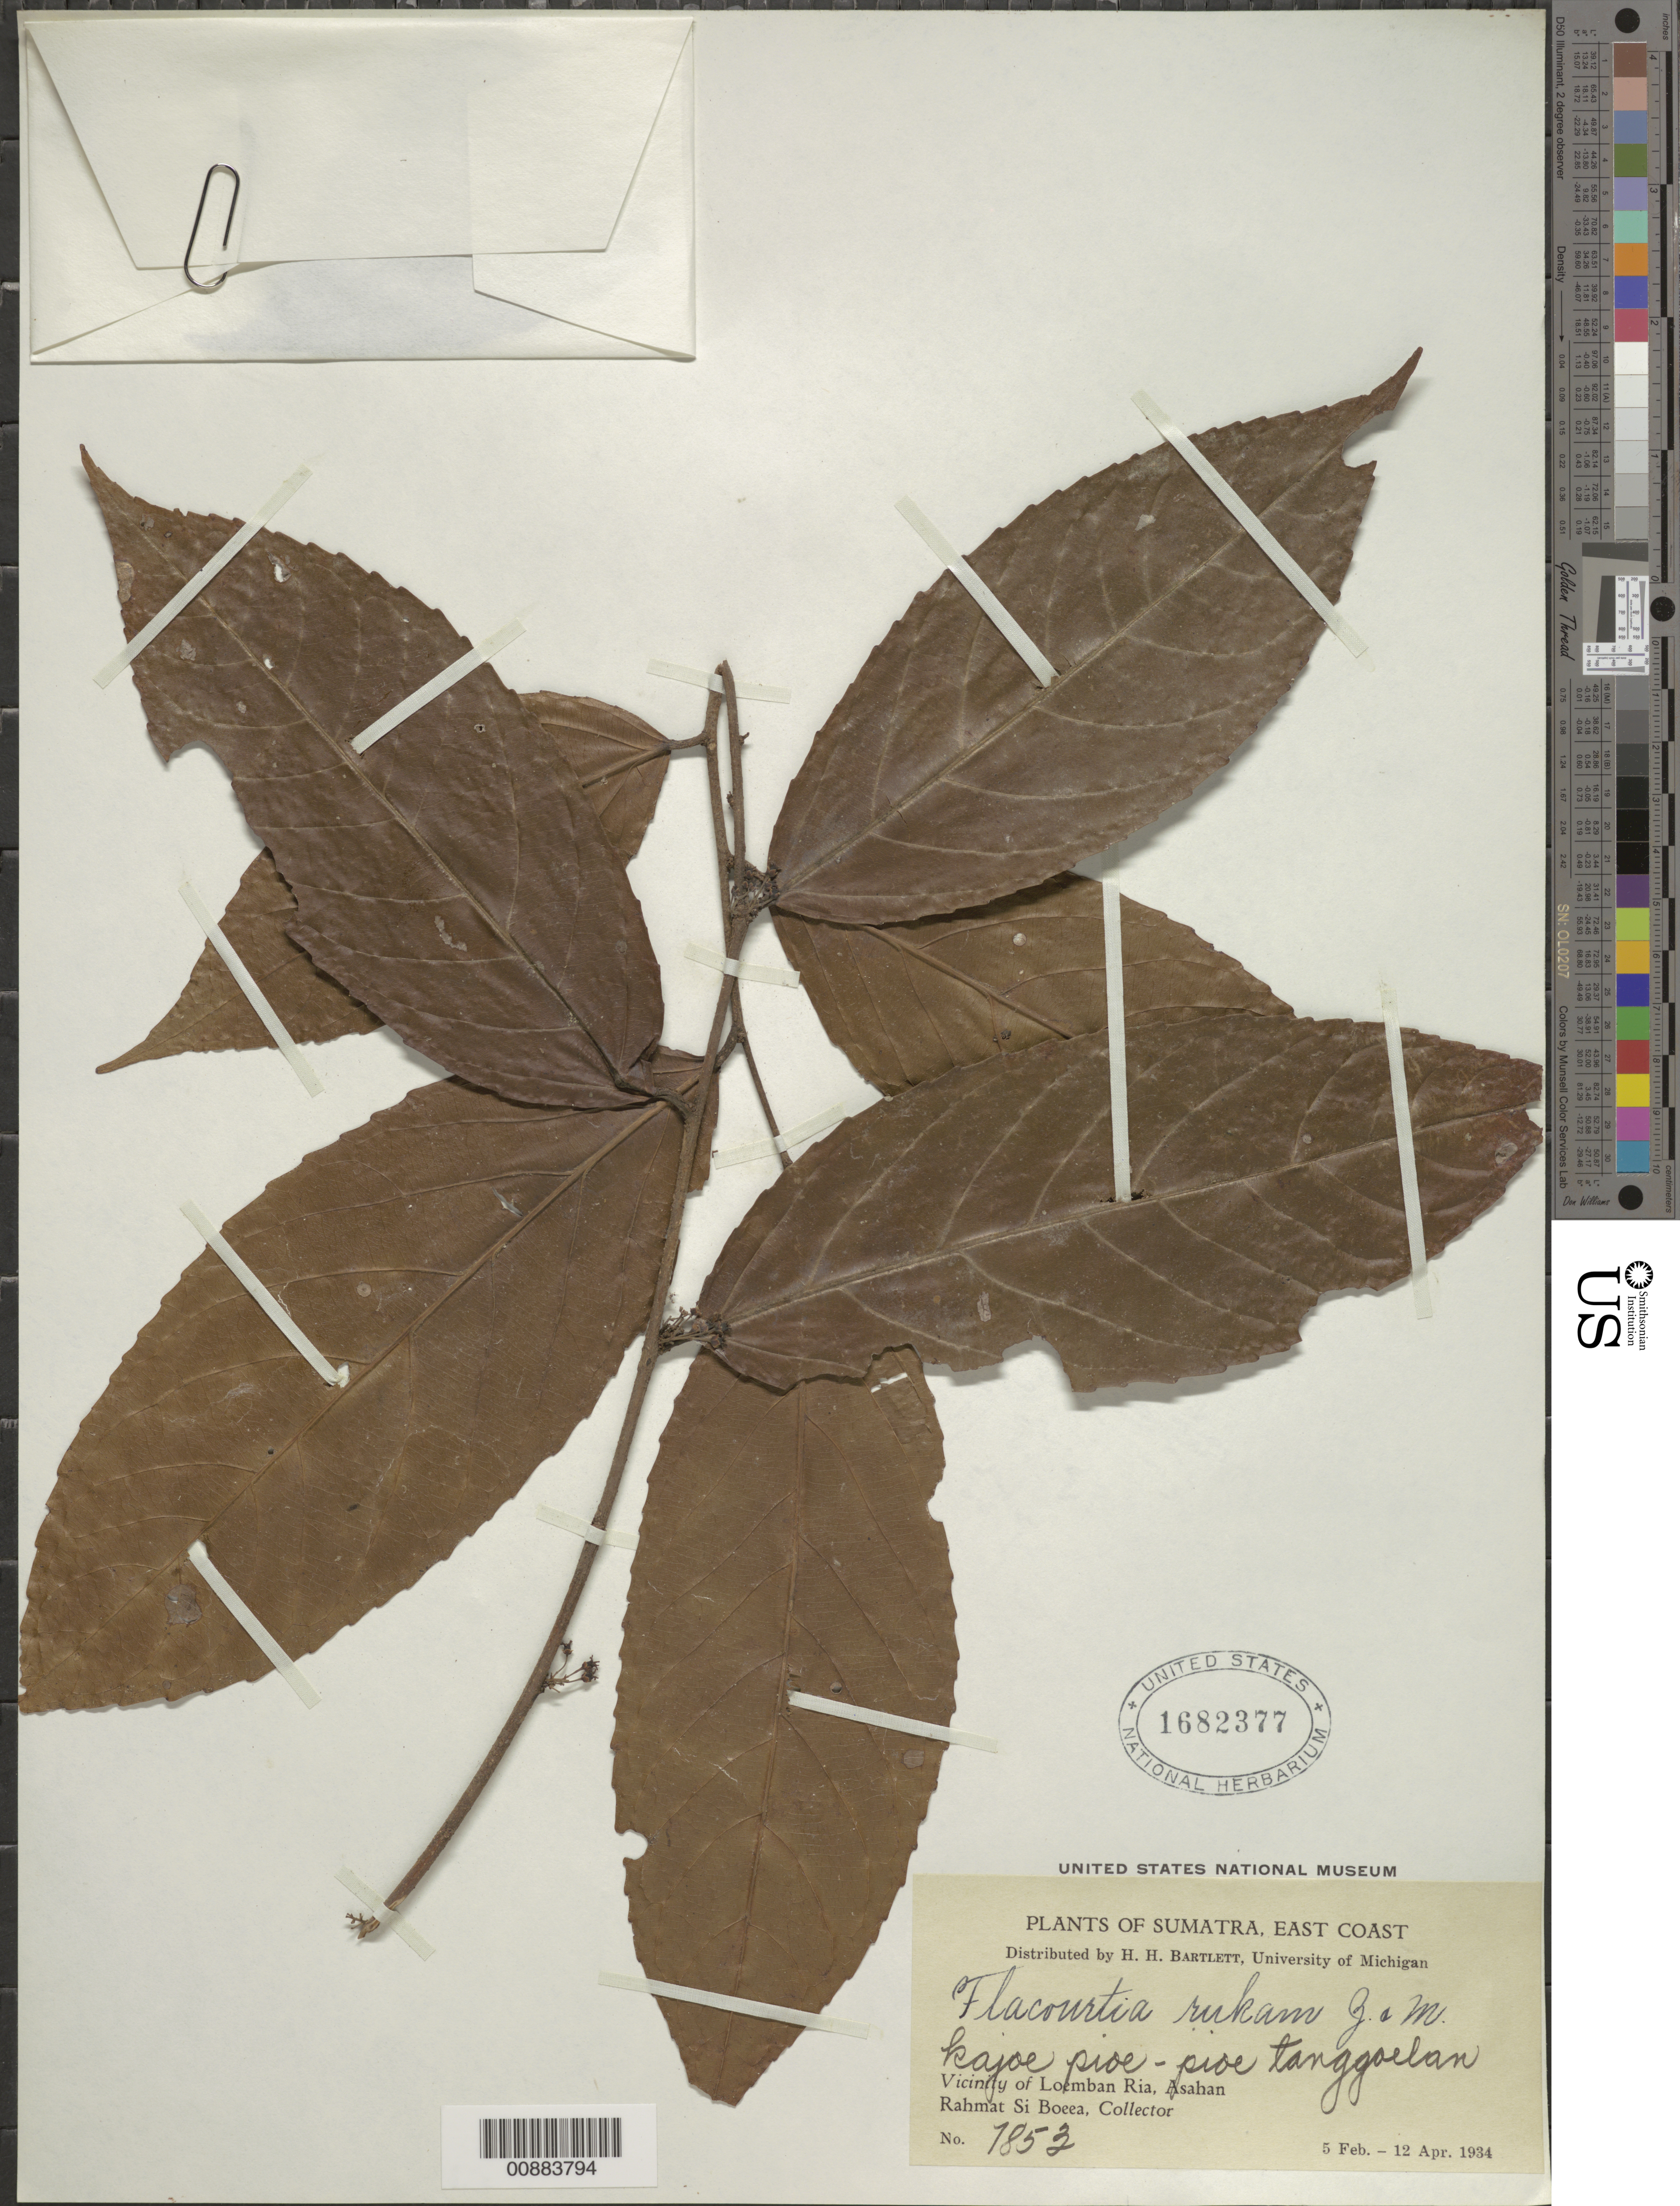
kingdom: Plantae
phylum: Tracheophyta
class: Magnoliopsida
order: Malpighiales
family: Salicaceae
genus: Flacourtia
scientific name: Flacourtia rukam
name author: Zoll. & Moritzi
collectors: Rahmat Si Boeea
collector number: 1853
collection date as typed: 05 Feb 1934 to 12 Apr 1934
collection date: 1934-02-05/1934-04-12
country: Indonesia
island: Sumatra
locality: Sumatra, East Coast, vicinity of Loemban Ria, Asahan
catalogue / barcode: US 1682377